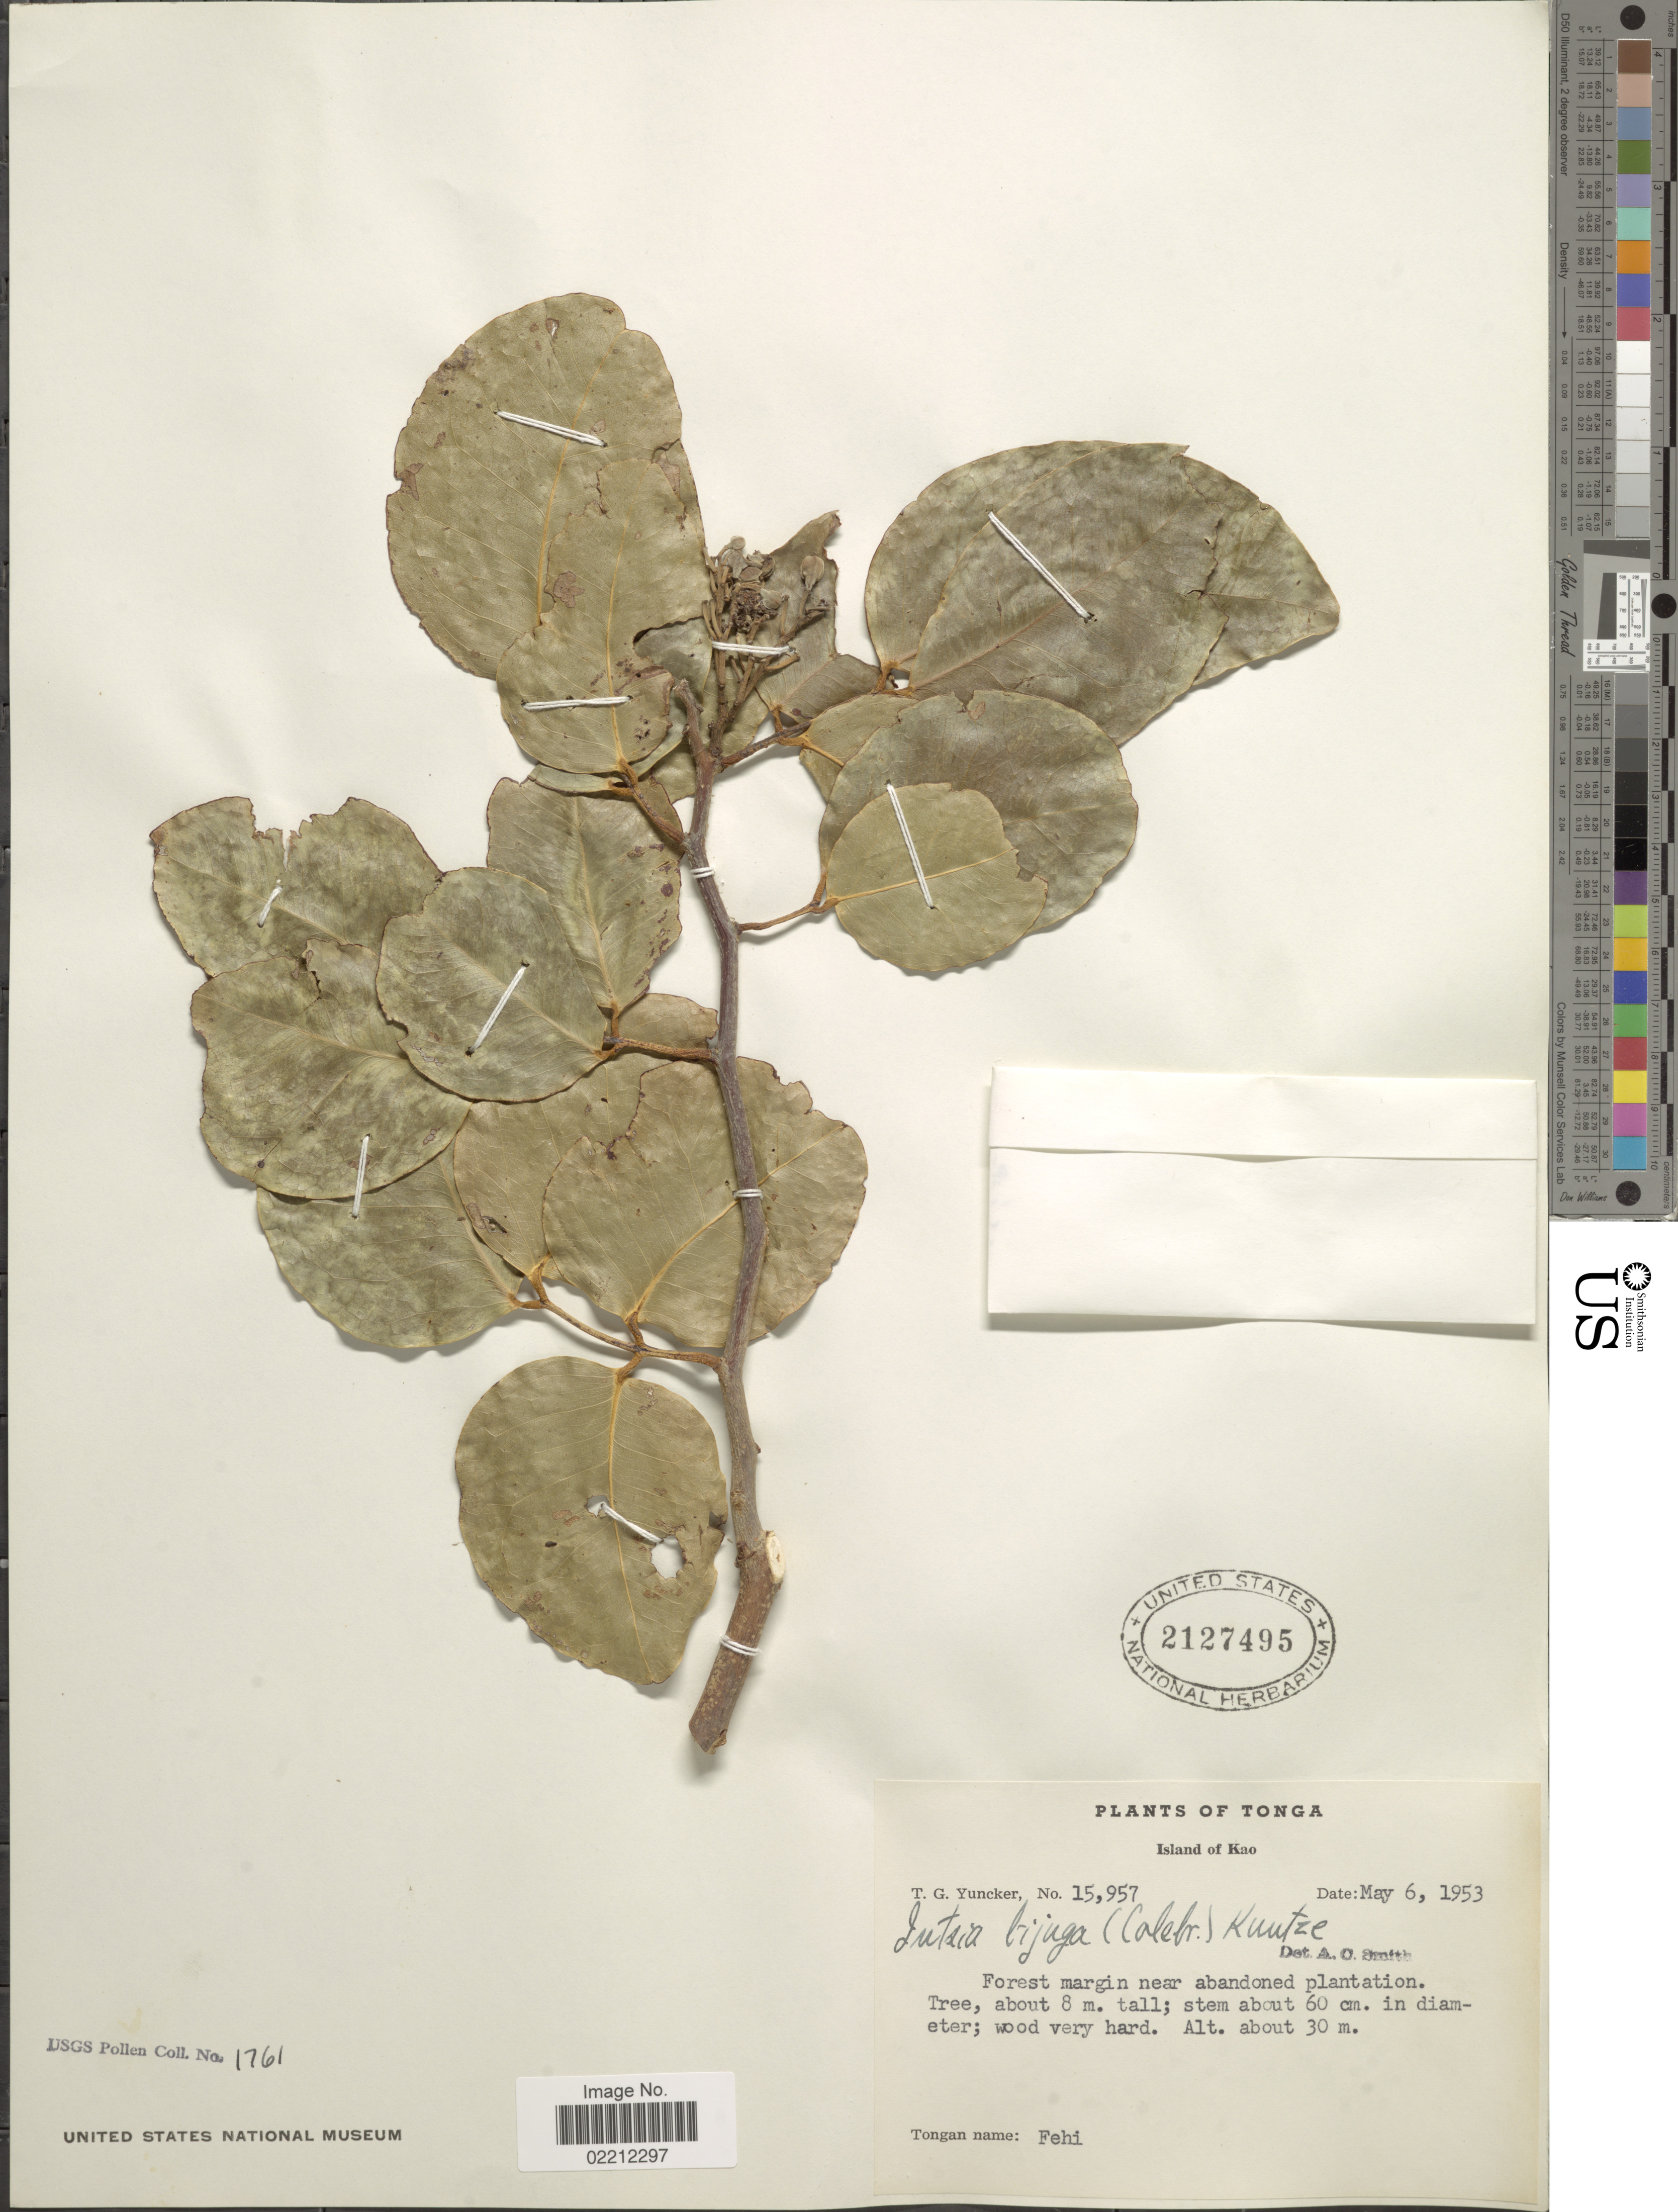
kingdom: Plantae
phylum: Tracheophyta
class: Magnoliopsida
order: Fabales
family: Fabaceae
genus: Intsia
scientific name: Intsia bijuga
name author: (Colebr.) Kuntze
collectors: T. G. Yuncker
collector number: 15957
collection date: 1953-05-06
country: Tonga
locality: Forest margin near abandoned plantation.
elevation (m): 30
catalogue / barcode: US 2127495